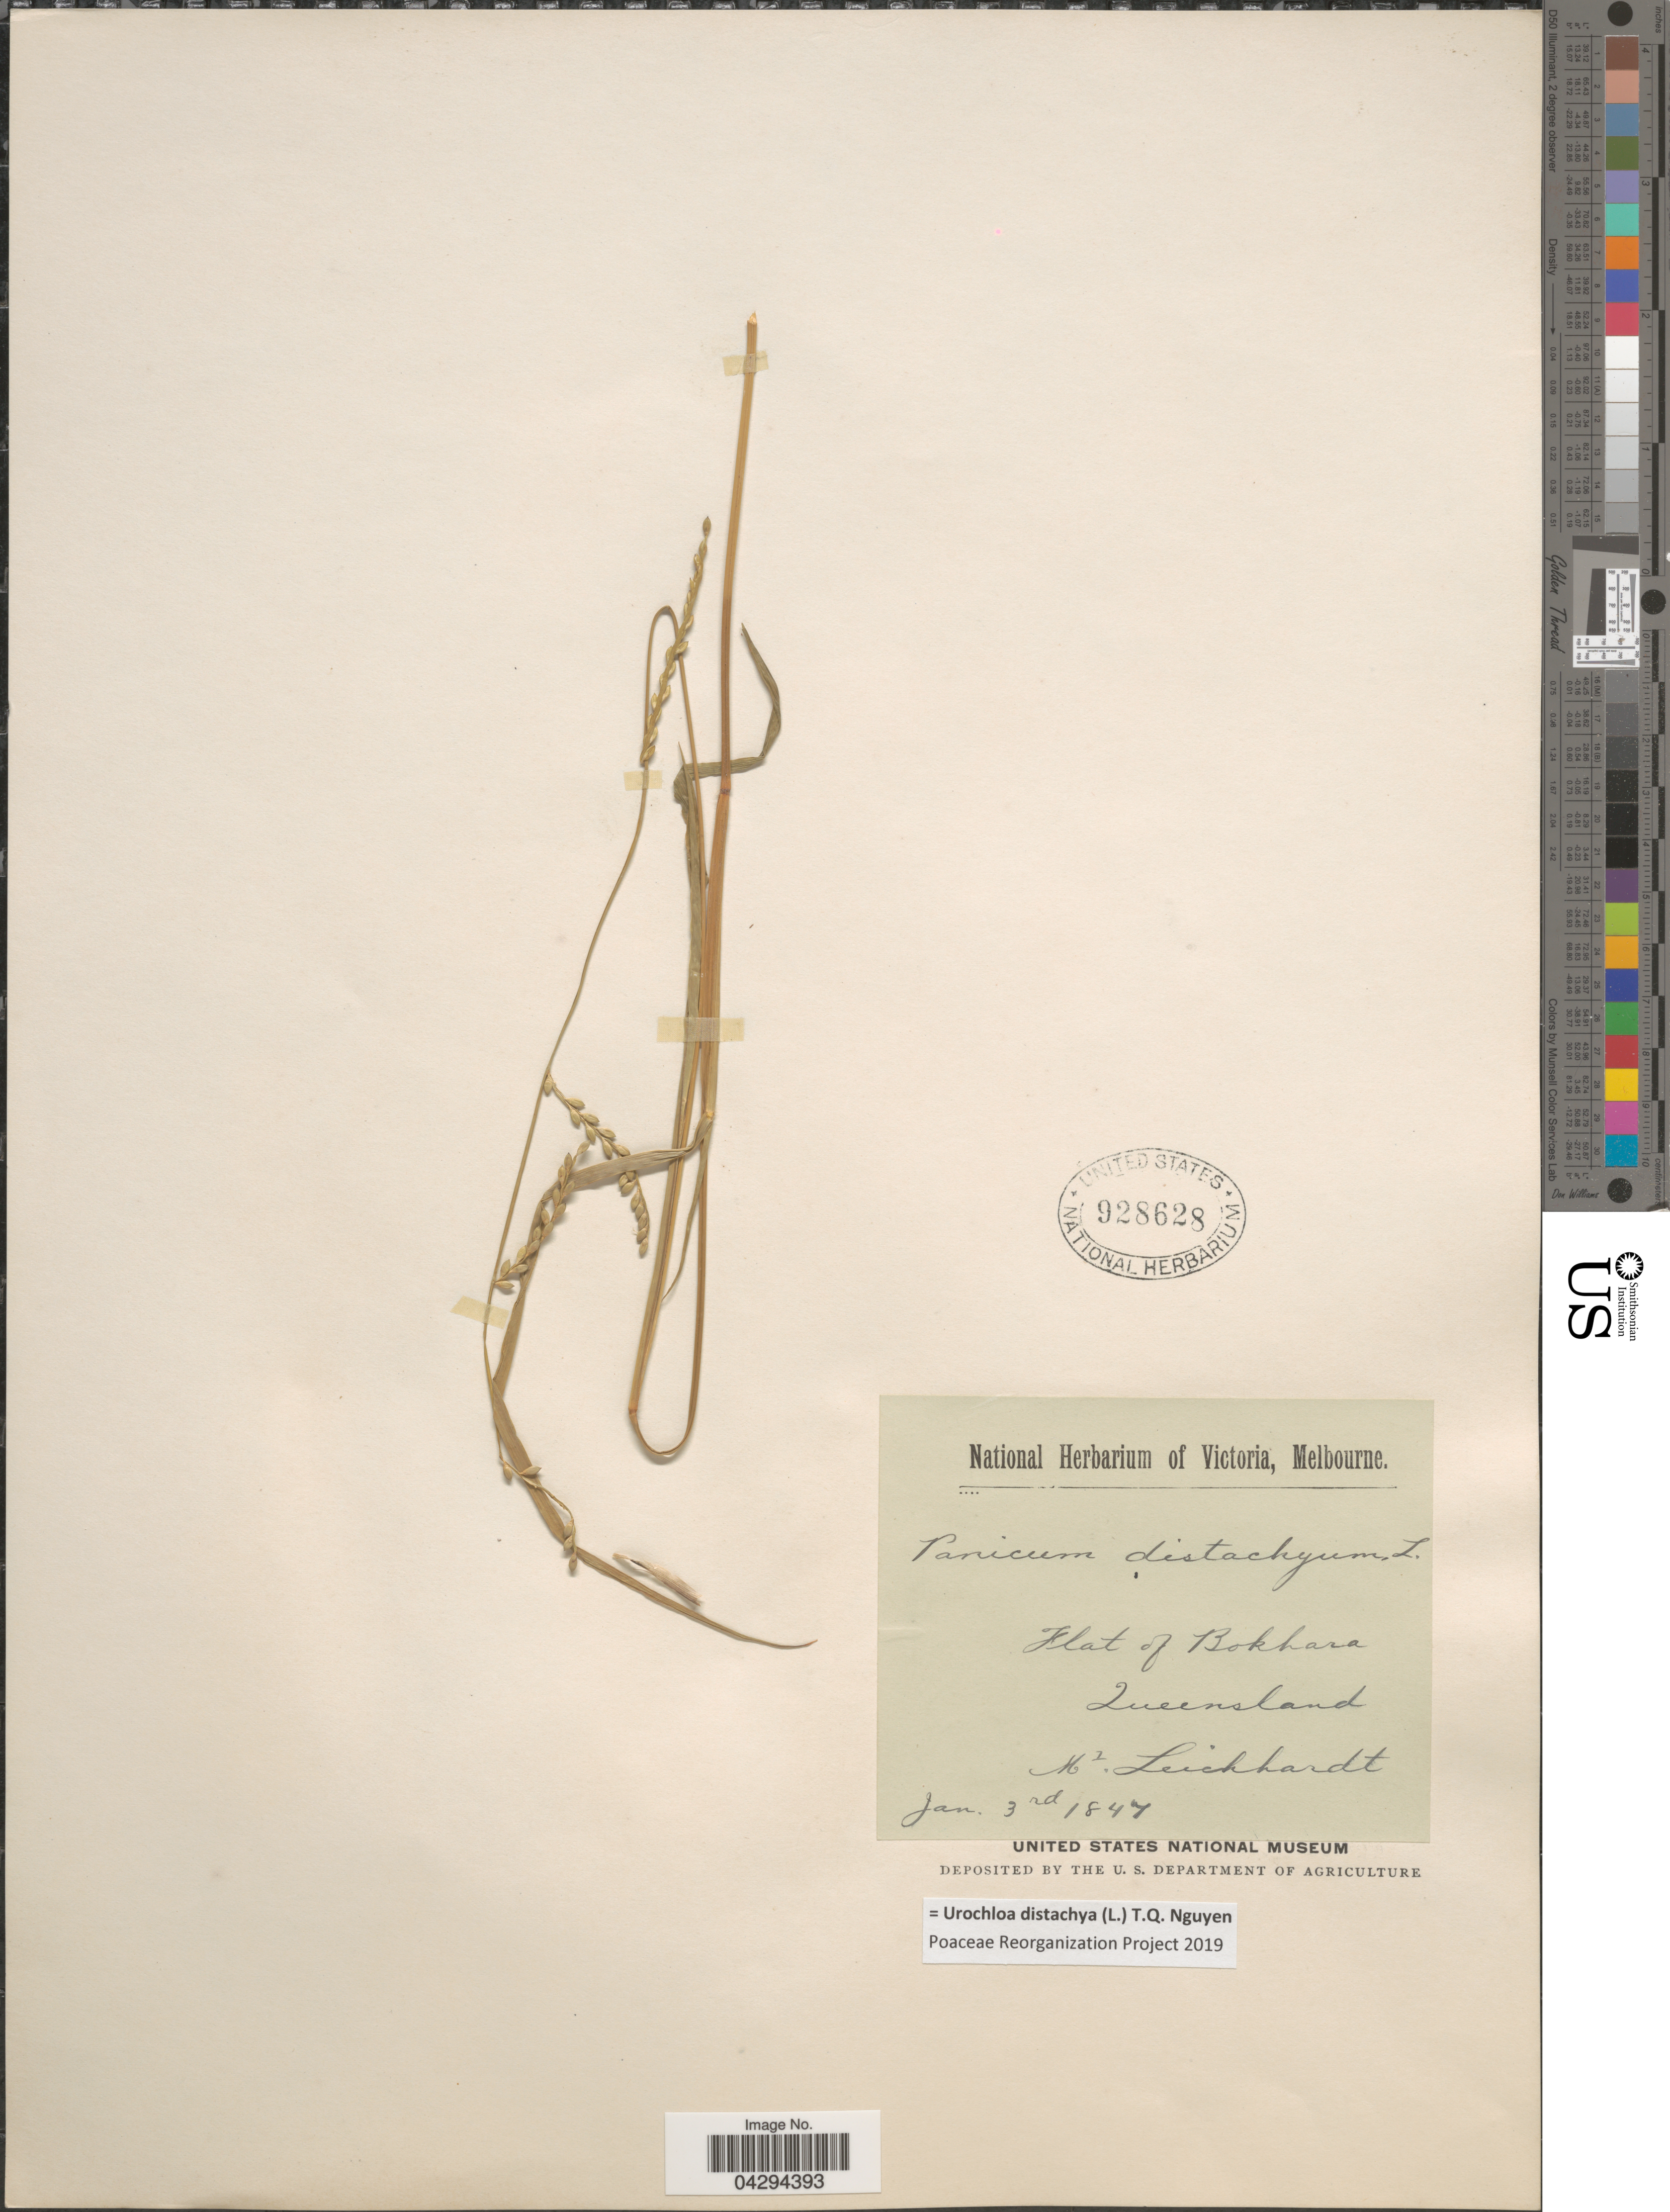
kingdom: Plantae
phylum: Tracheophyta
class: Liliopsida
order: Poales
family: Poaceae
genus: Urochloa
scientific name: Urochloa distachya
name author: (L.) T.Q. Nguyen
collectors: Ex herb. National of Victoria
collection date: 1847-01-03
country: Australia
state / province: Queensland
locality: Flat of Bokhara. Mt. Leichhardt.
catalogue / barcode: US 928628